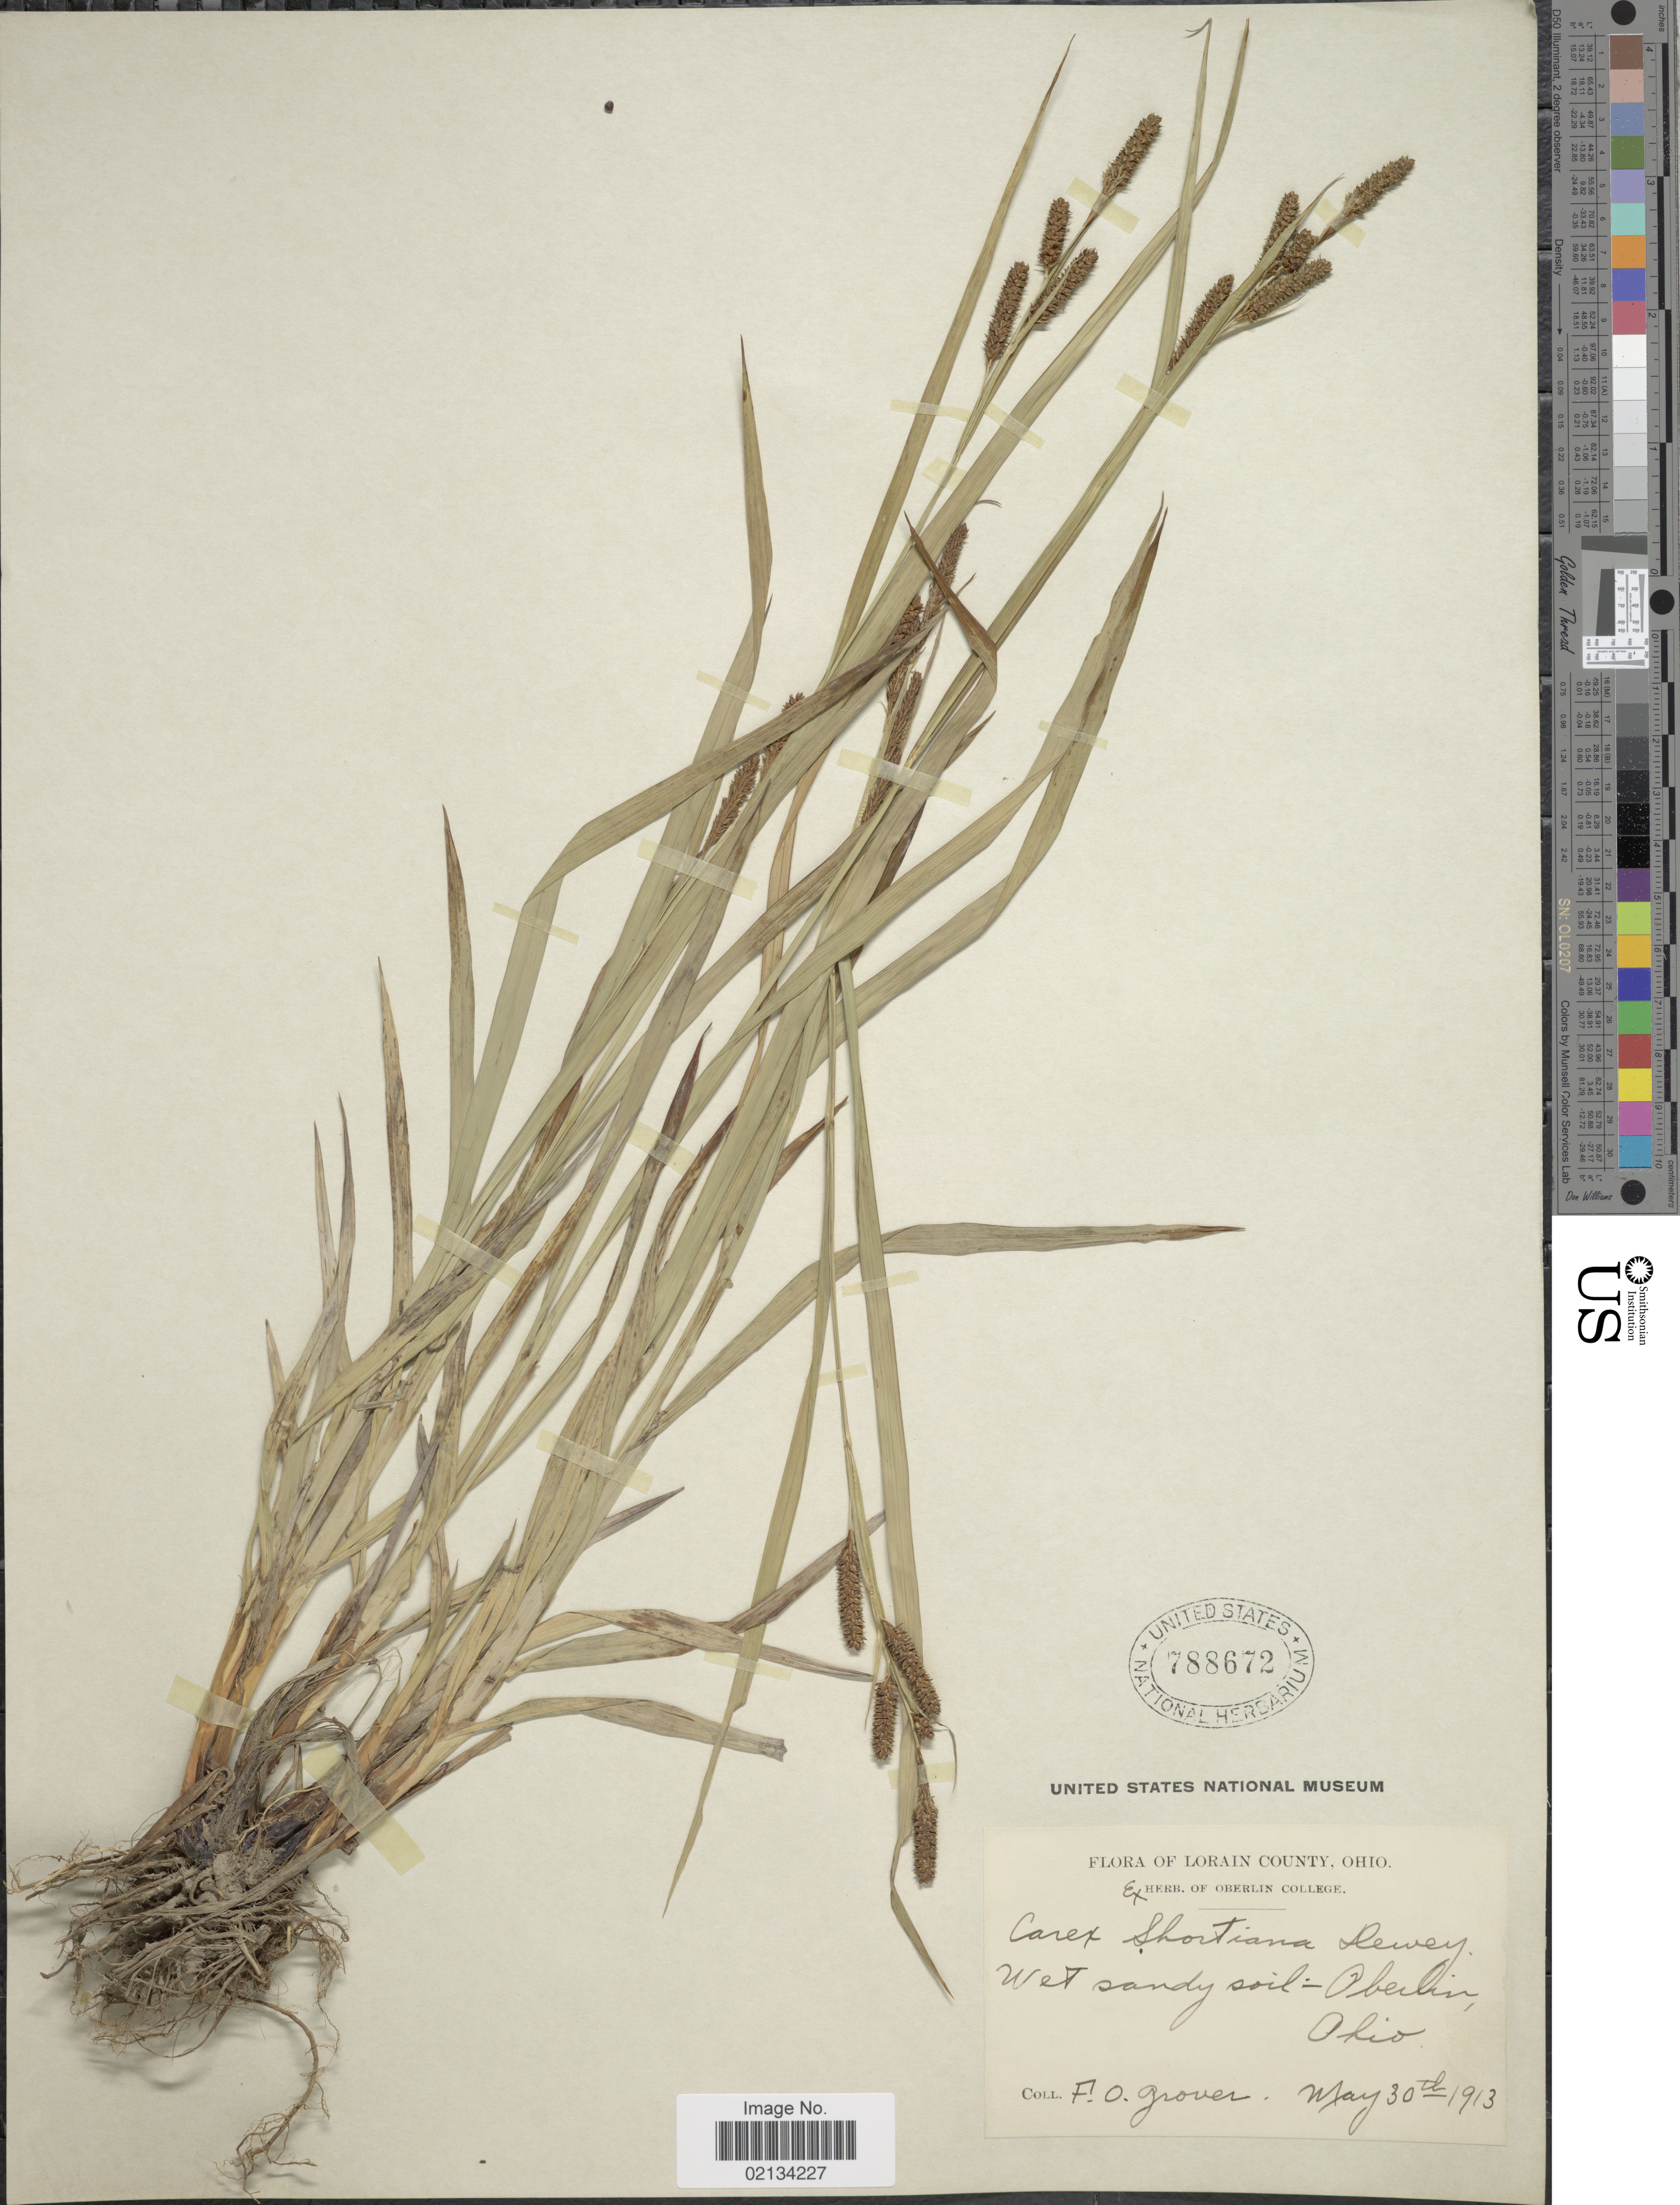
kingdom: Plantae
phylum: Tracheophyta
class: Liliopsida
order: Poales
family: Cyperaceae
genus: Carex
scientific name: Carex shortiana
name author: Dewey & Torr.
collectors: F. Grover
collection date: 1913-05-30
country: United States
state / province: Ohio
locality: Lorain County, wet sandy soil-Oberlin.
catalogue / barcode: US 788672